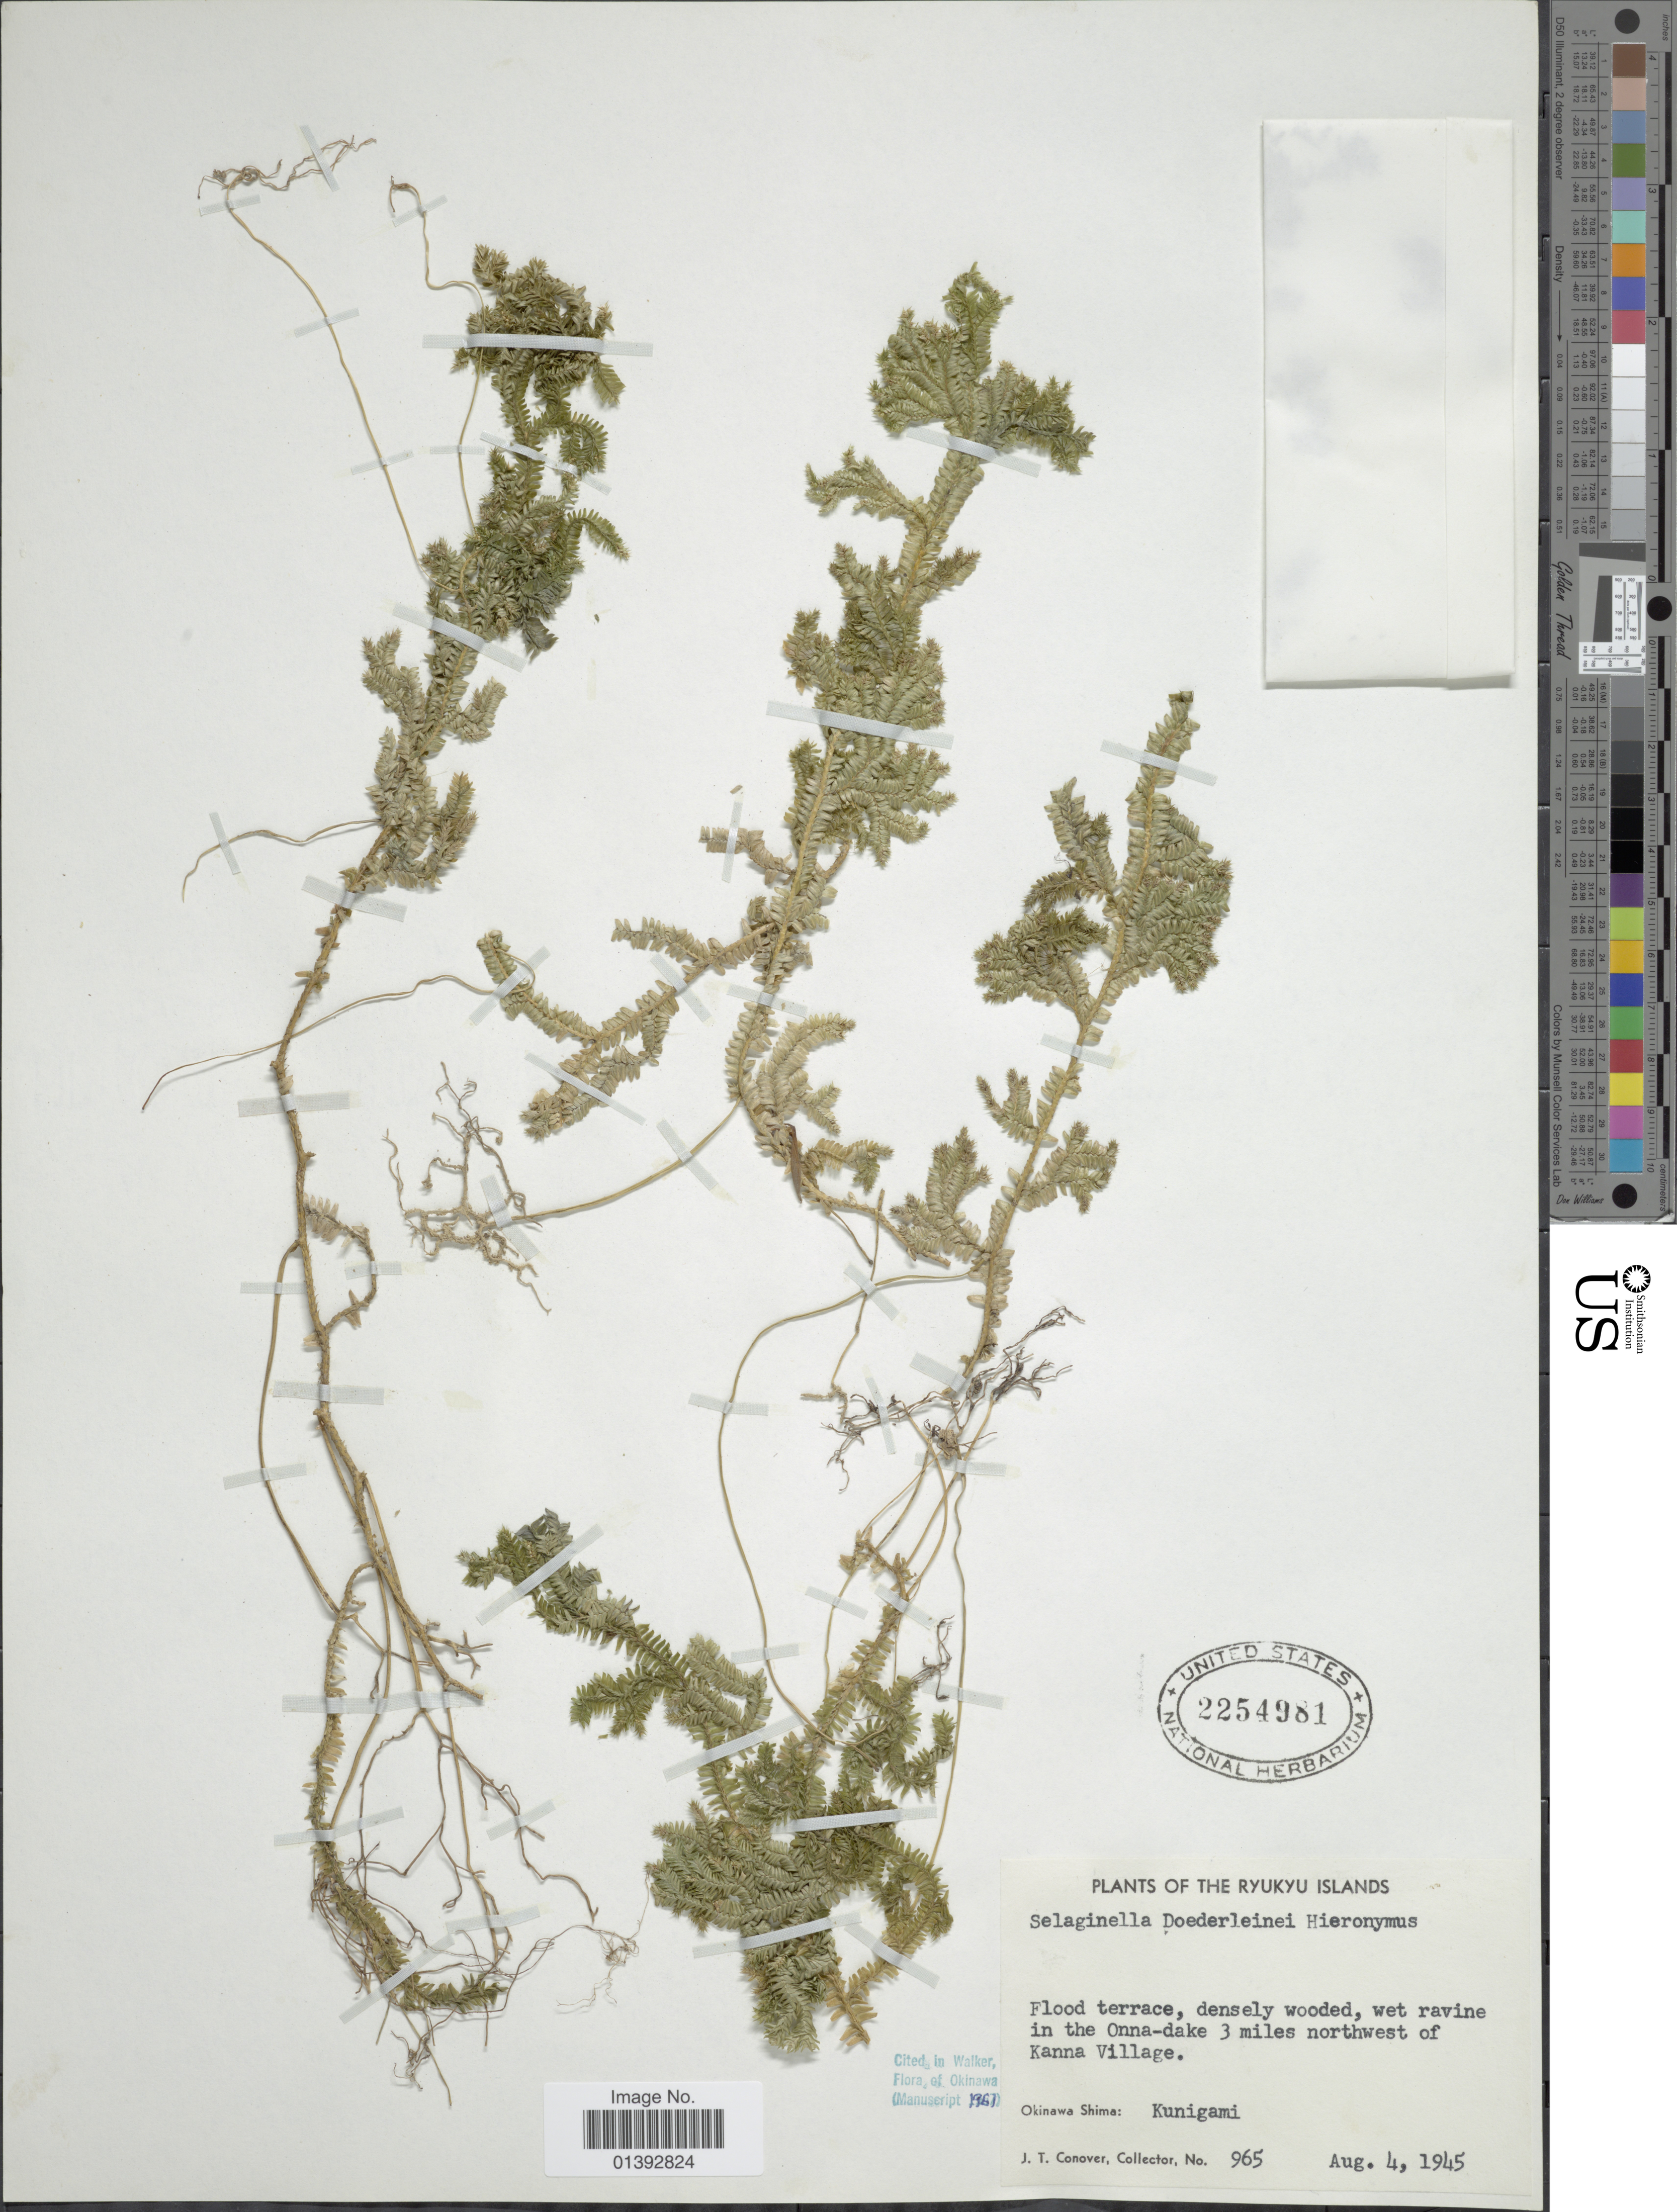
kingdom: Plantae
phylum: Tracheophyta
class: Lycopodiopsida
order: Selaginellales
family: Selaginellaceae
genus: Selaginella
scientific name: Selaginella doederleinii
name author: Hieron.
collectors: J. T. Conover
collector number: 965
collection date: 1945-08-04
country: Japan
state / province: Okinawa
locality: Ryukyu Islands, in the Onna-dake 3 miles northwest of Kanna Village, Okinawa Shima: Kunigami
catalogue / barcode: US 2254981